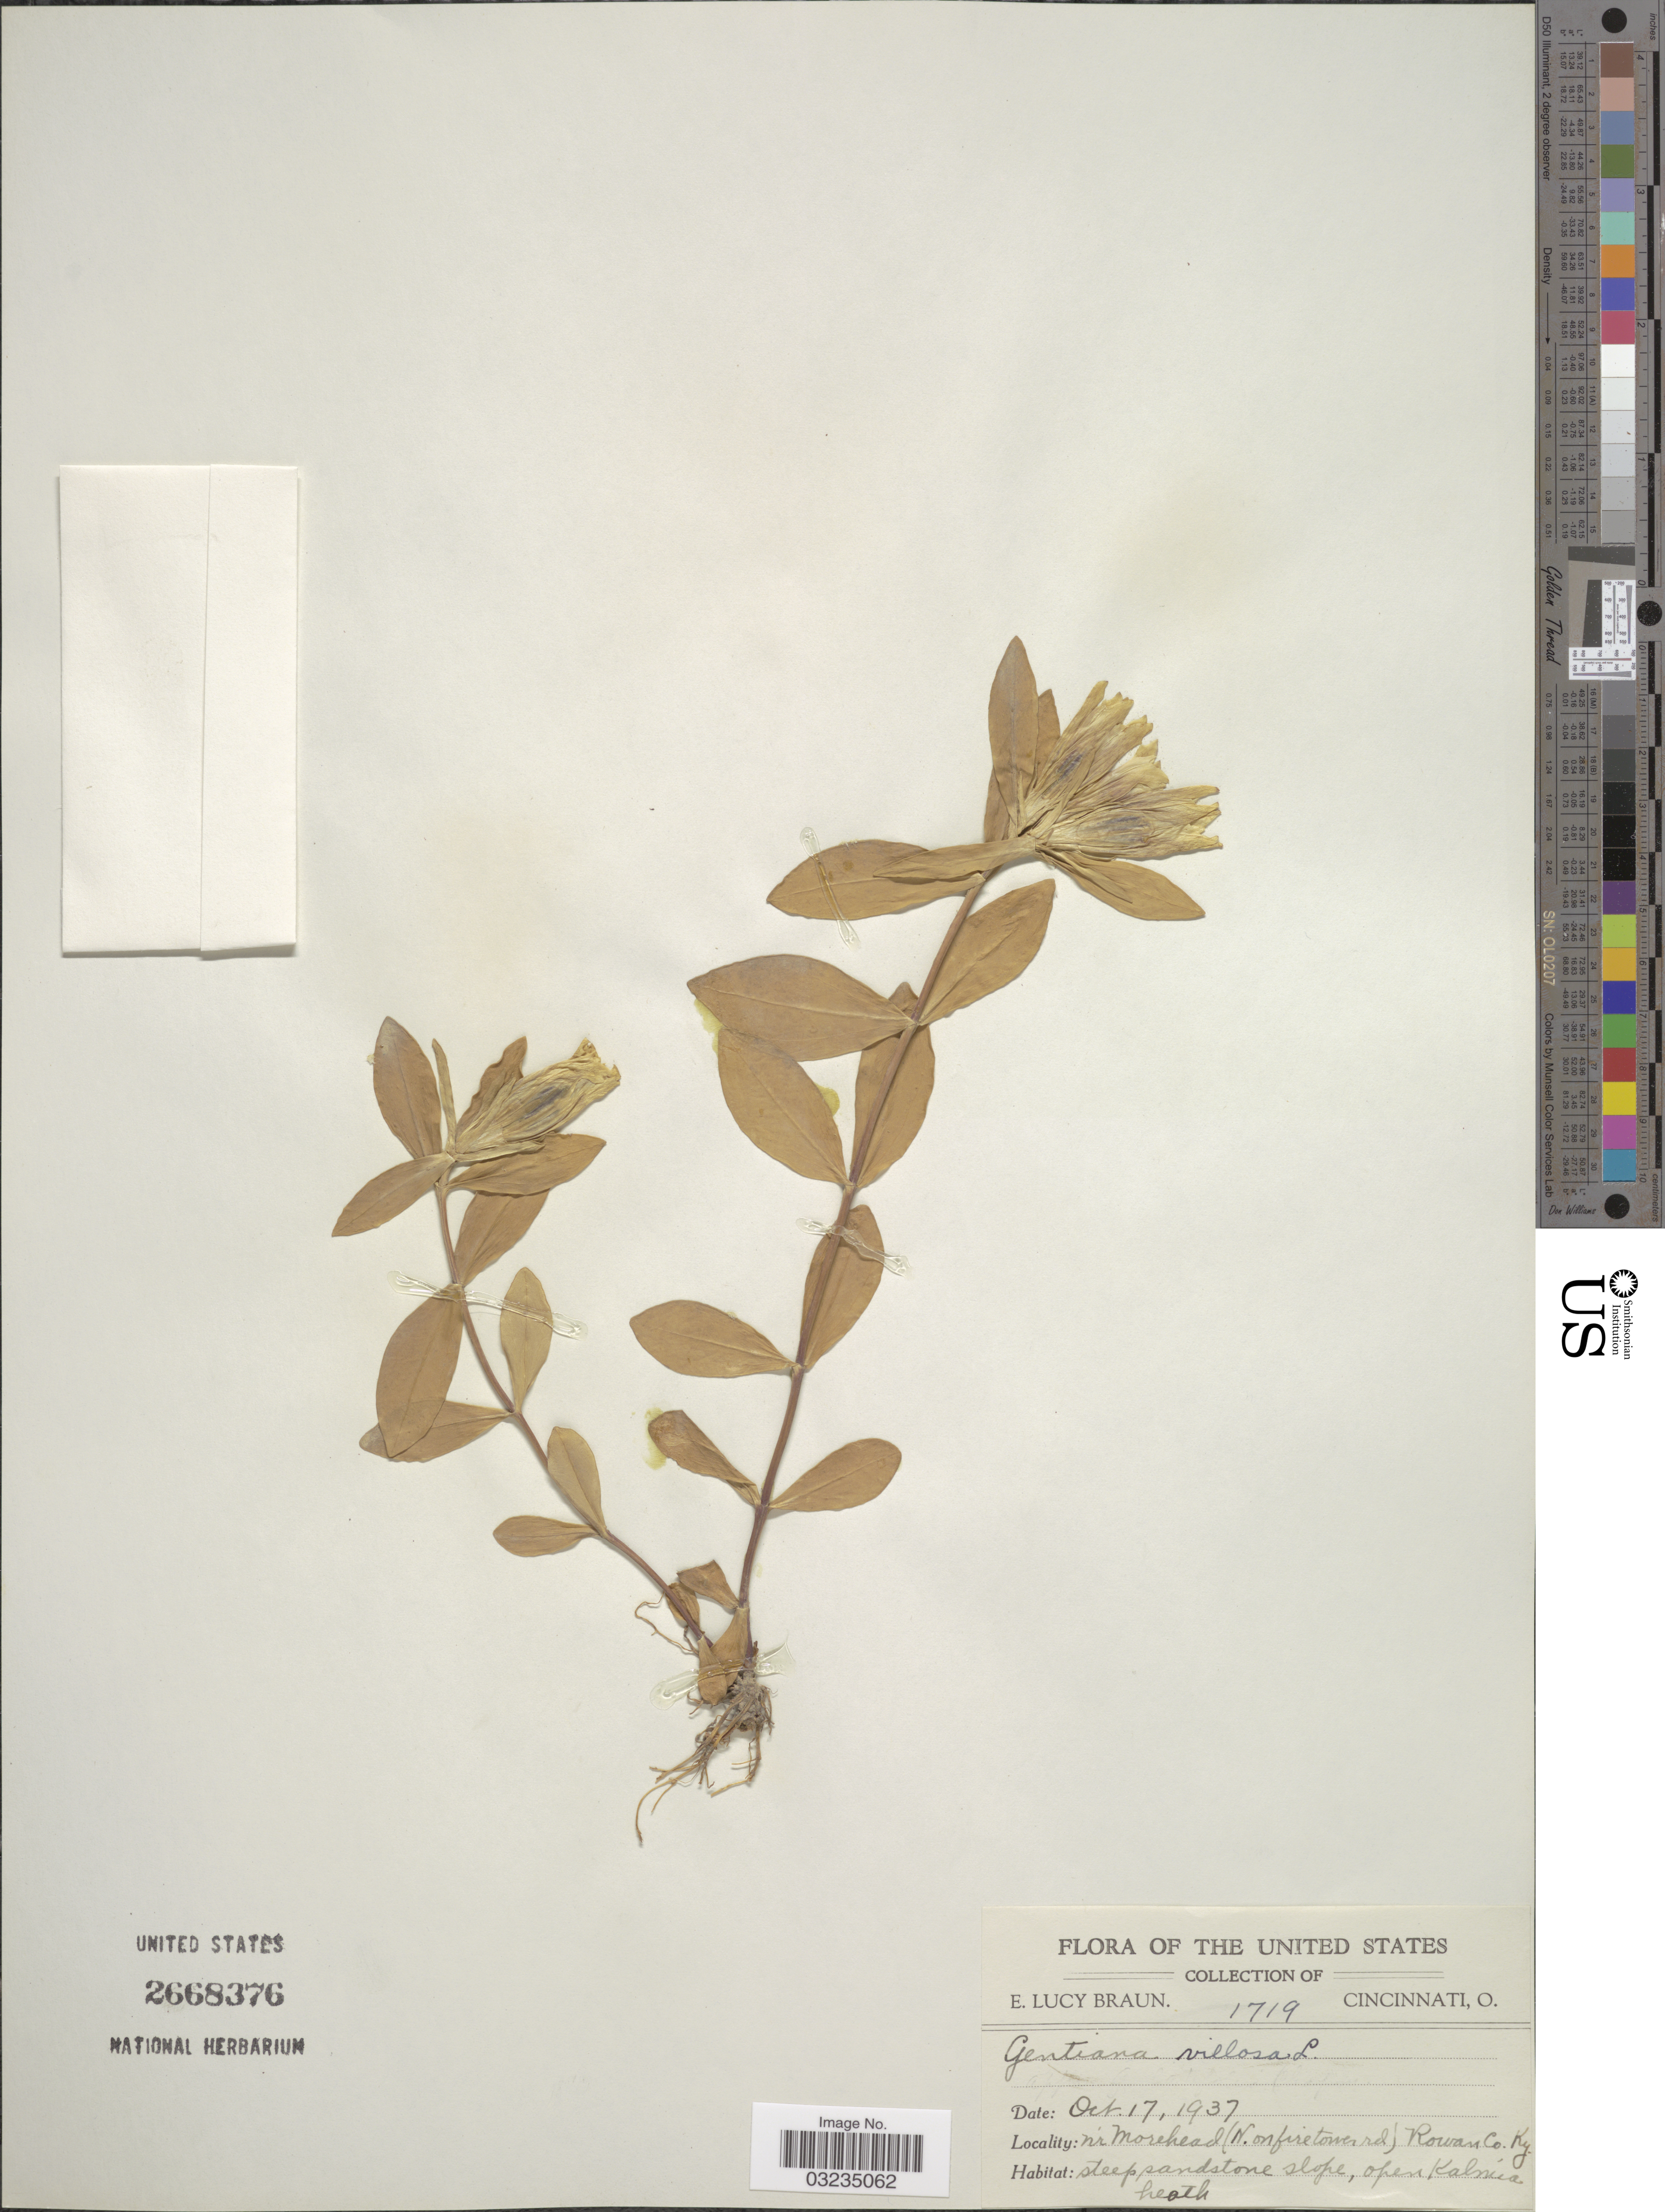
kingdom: Plantae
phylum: Tracheophyta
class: Magnoliopsida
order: Gentianales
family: Gentianaceae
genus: Gentiana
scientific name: Gentiana villosa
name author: L.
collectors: E. Braun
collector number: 1719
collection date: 1937-10-17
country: United States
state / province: Kentucky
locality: Nr. Morehead (N. on firetower rd). Rowan Co.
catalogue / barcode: US 2668376